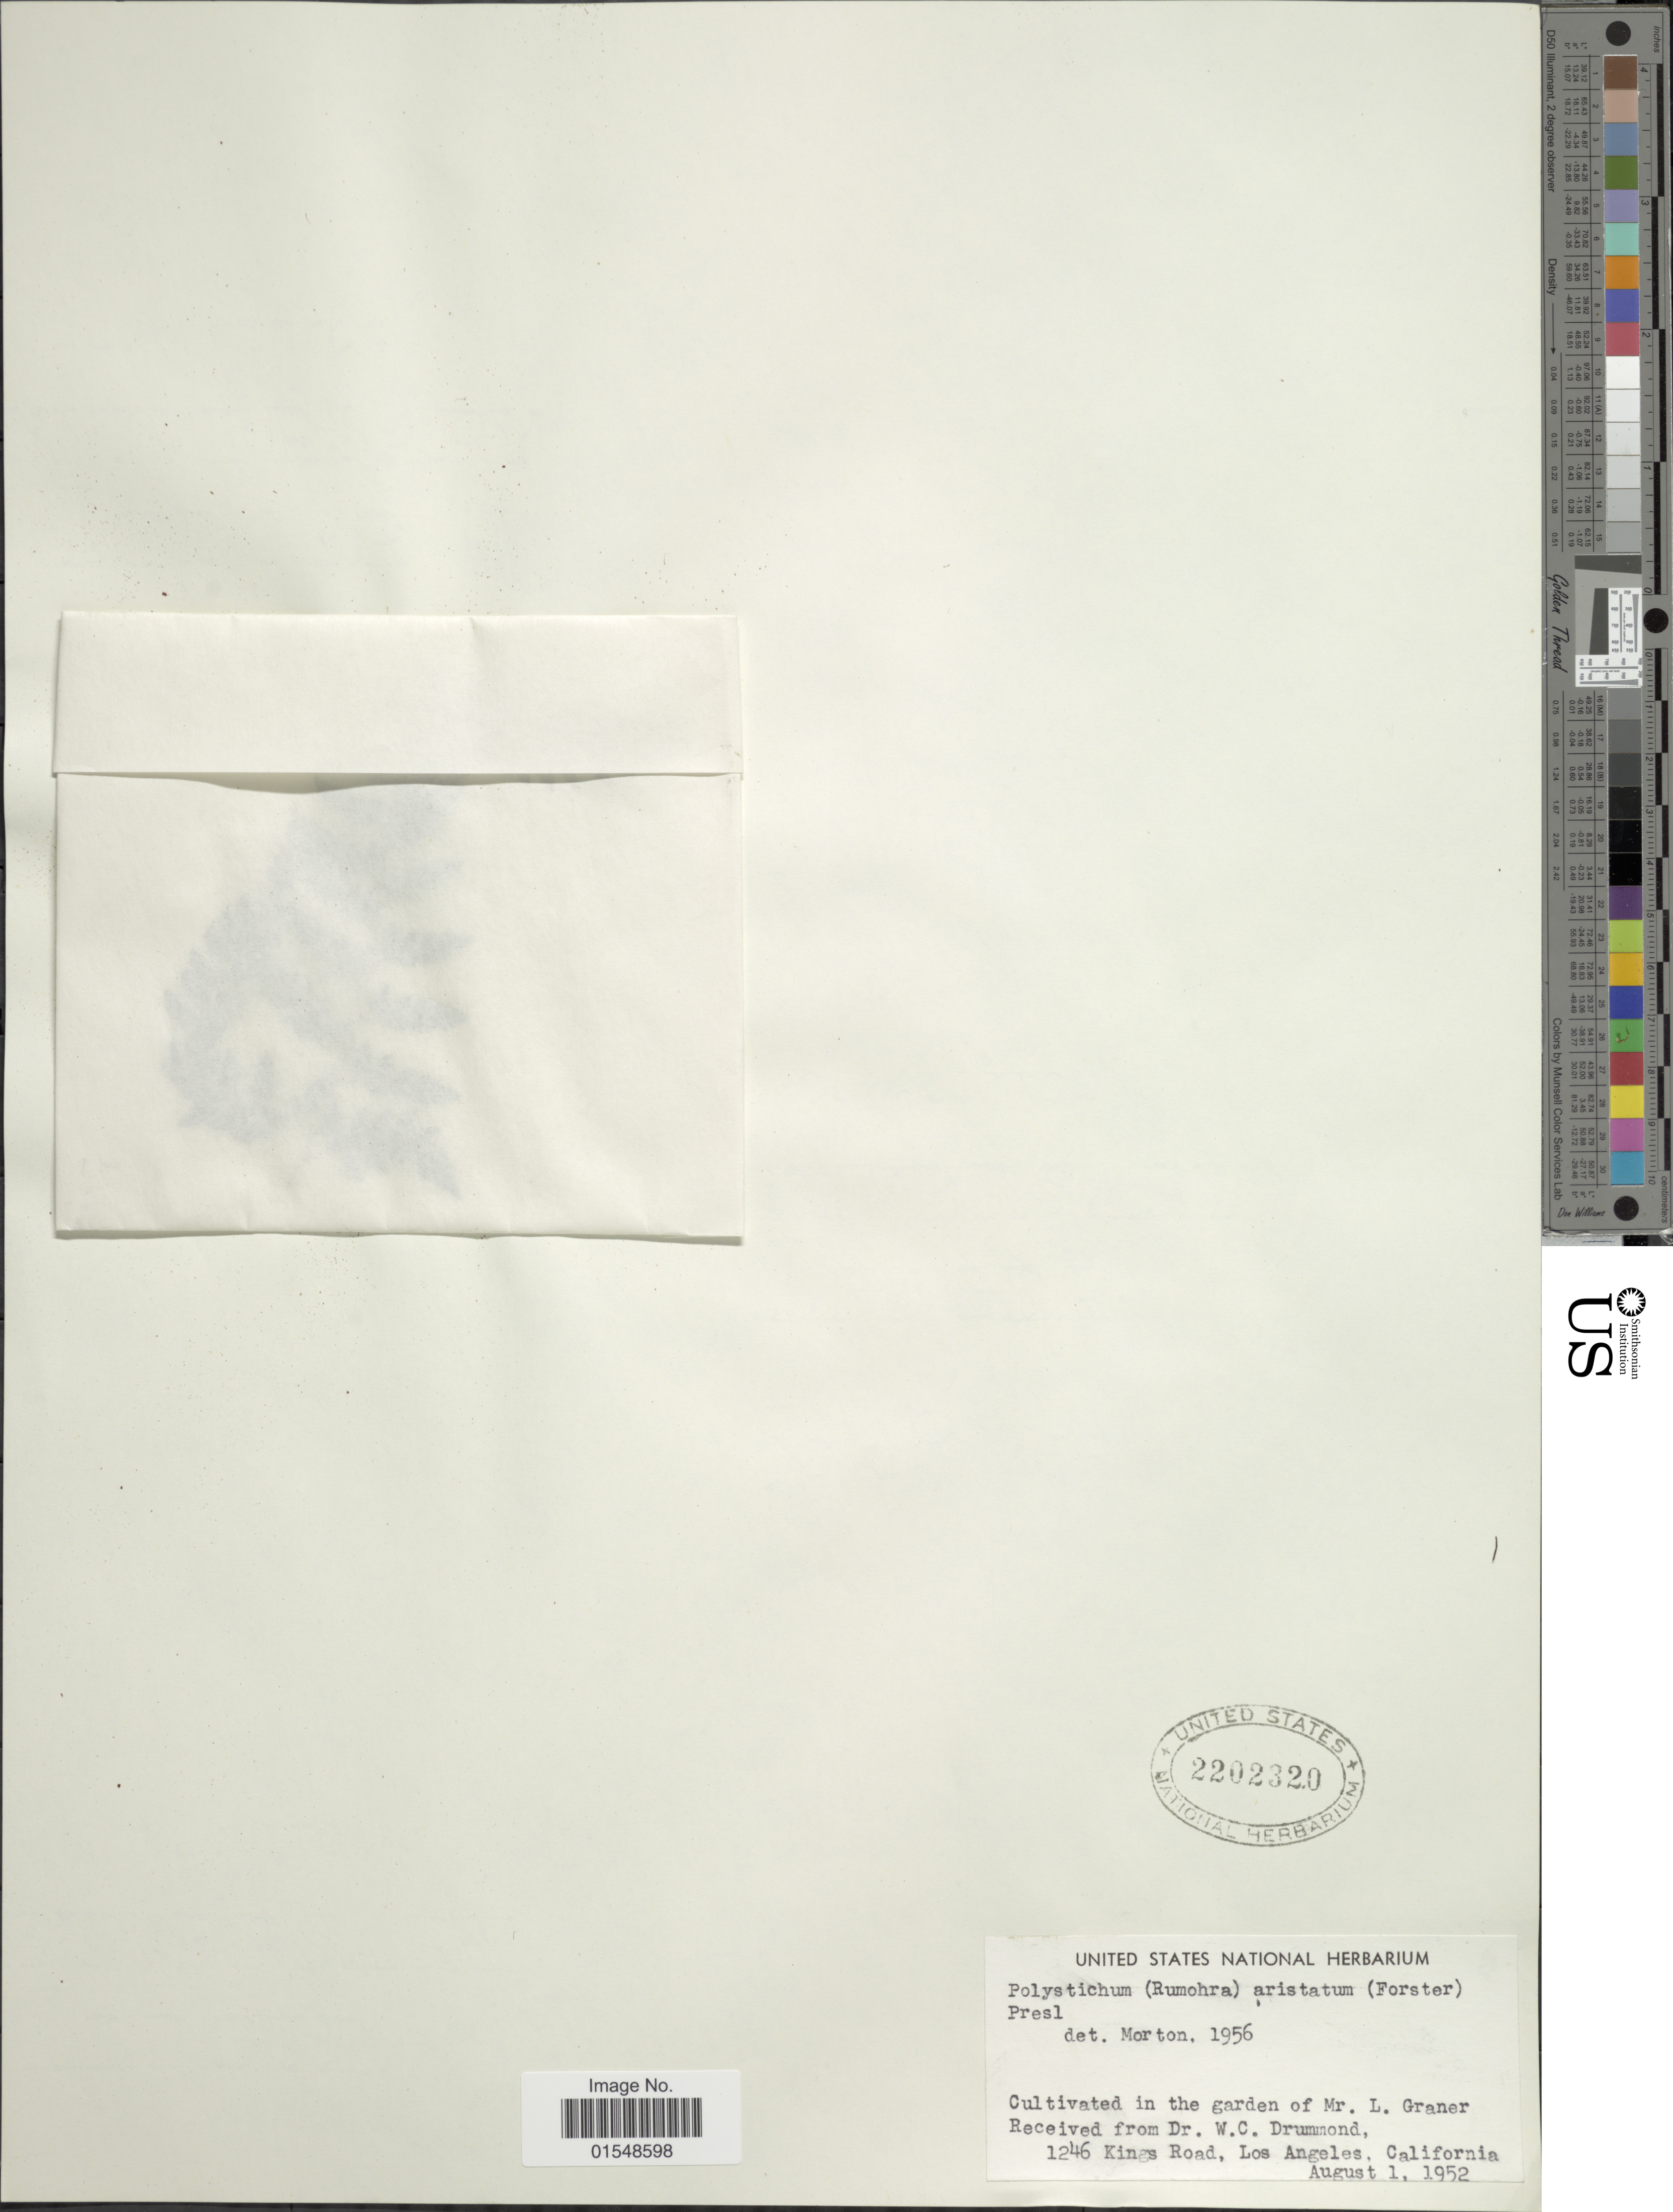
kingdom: Plantae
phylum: Tracheophyta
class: Polypodiopsida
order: Polypodiales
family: Dryopteridaceae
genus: Arachniodes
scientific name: Arachniodes aristata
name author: (G. Forst.) Tindale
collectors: U.S. National Herbarium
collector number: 1246 ?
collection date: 1952-08-01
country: United States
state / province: California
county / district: Los Angeles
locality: In the garden of Mr. L. Graner, 1246 Kings road, Los Angeles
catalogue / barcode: US 2202320